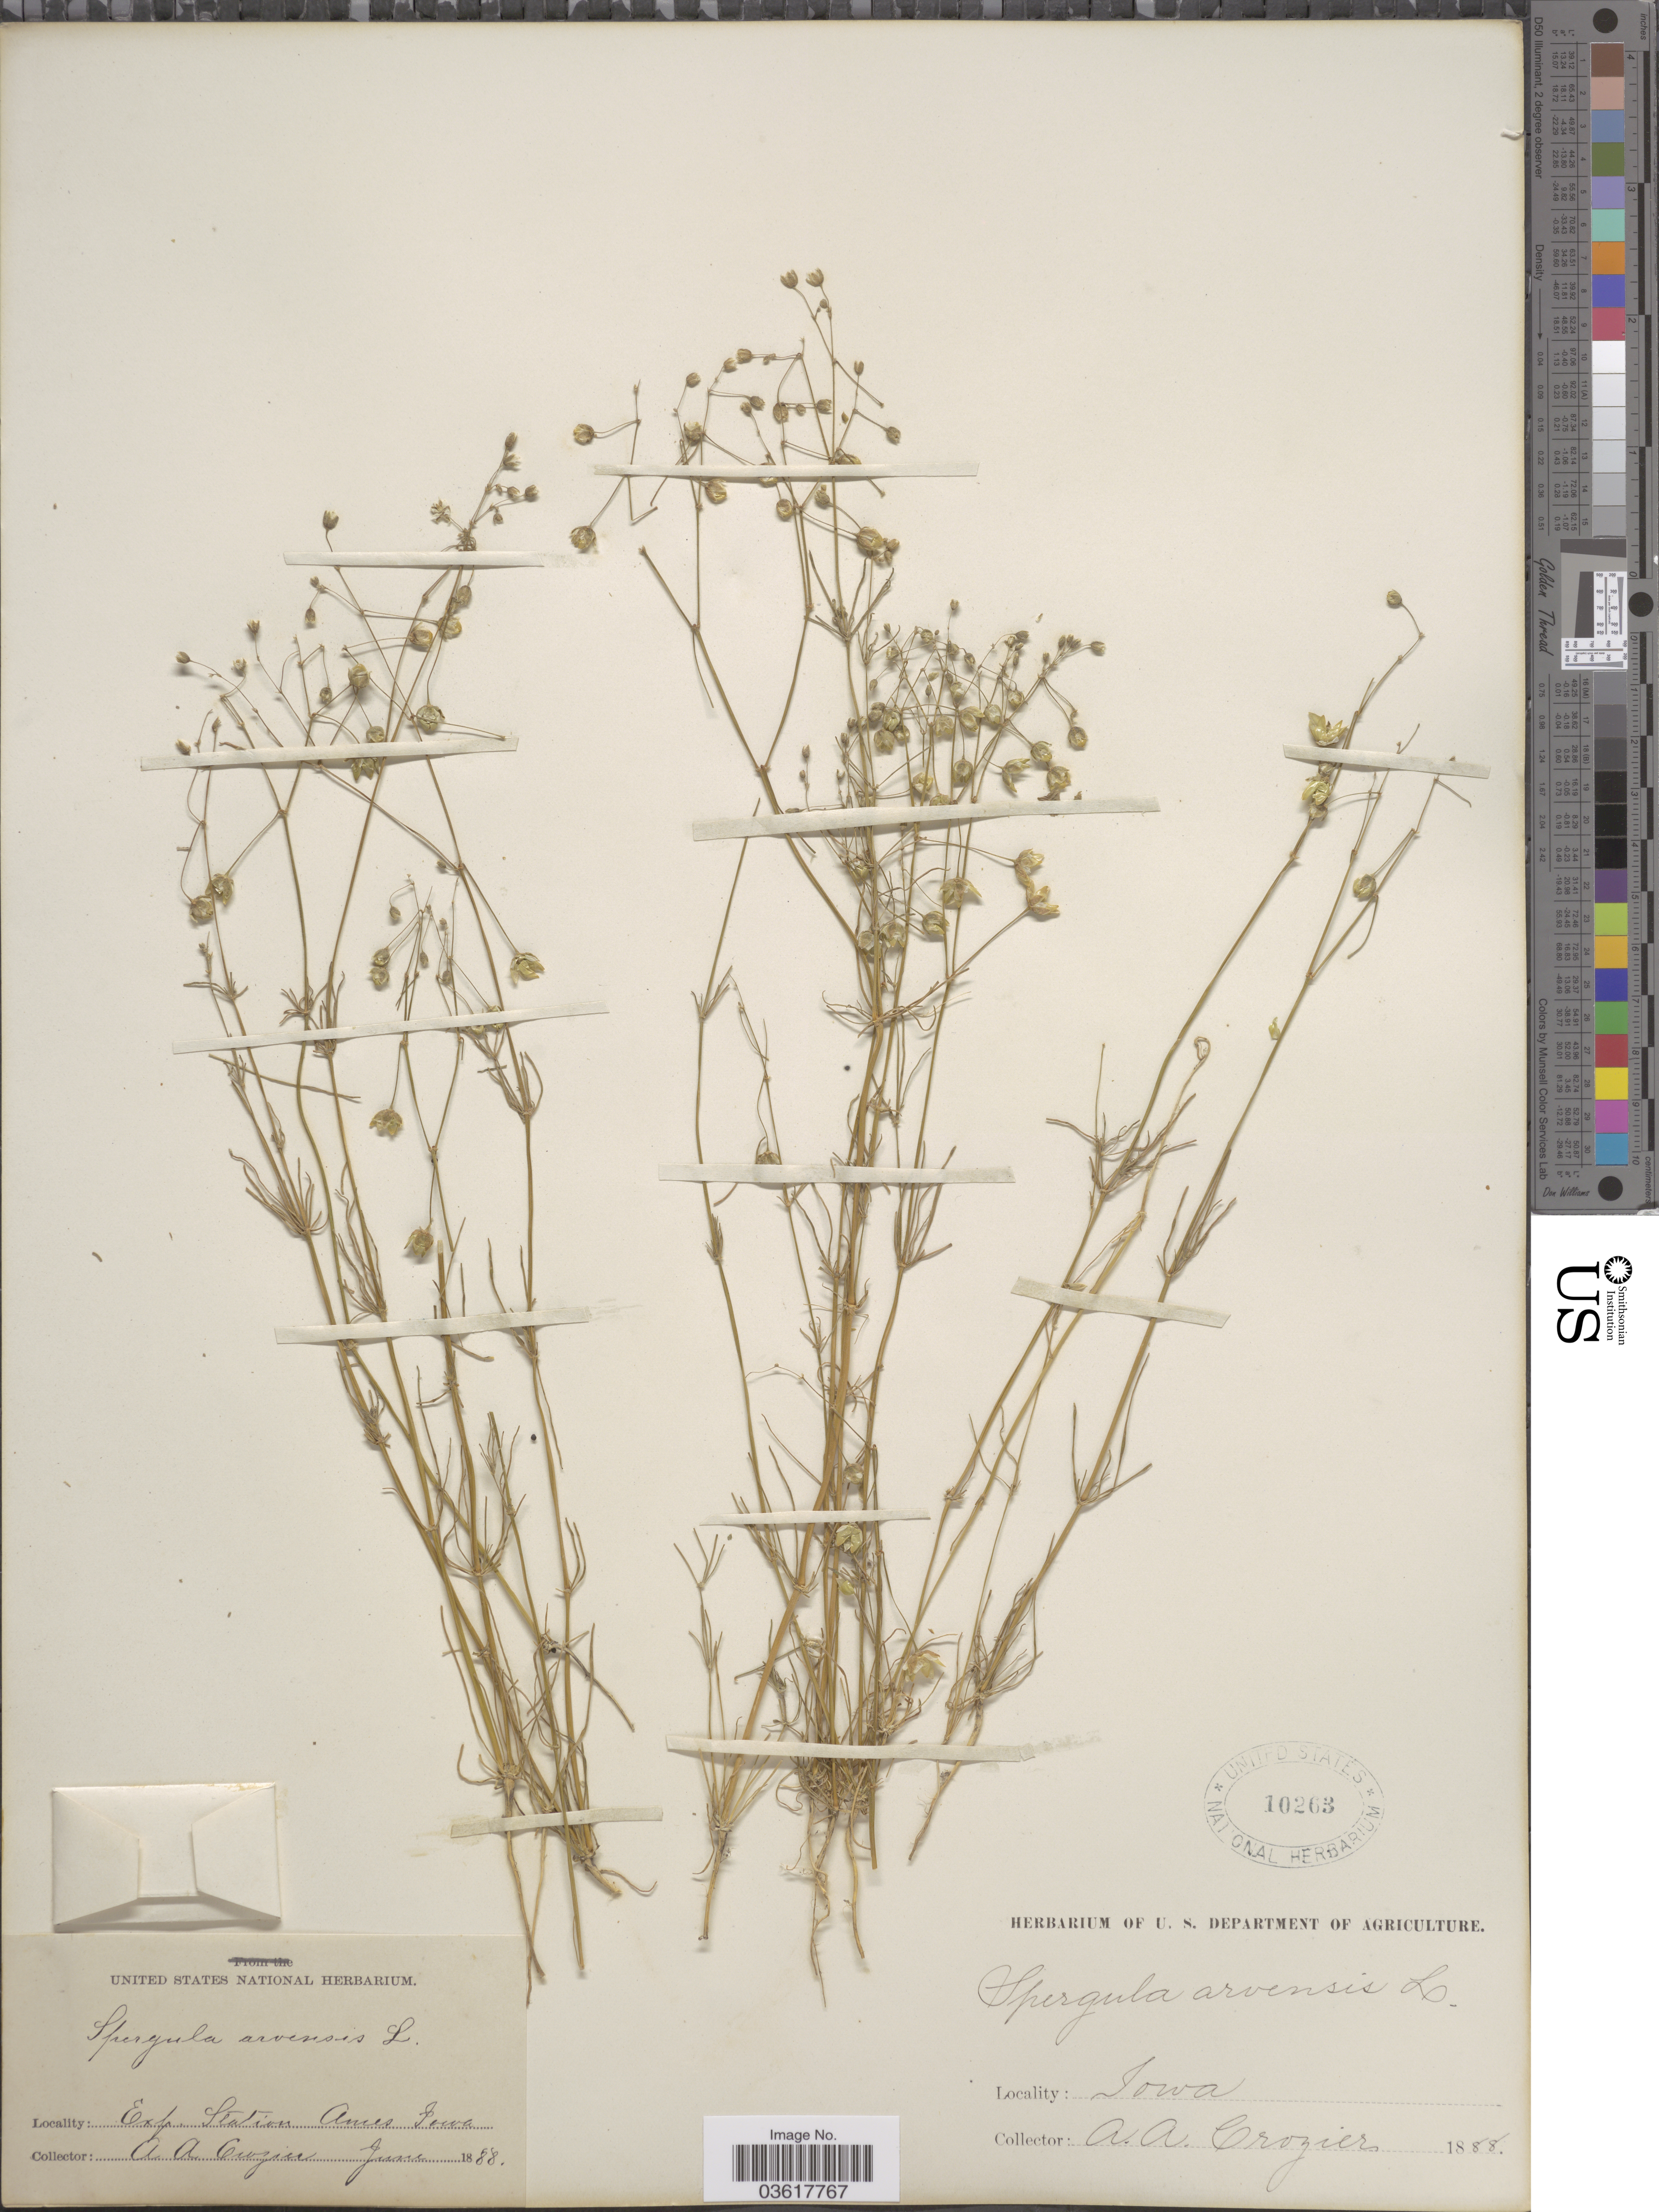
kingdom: Plantae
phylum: Tracheophyta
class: Magnoliopsida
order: Caryophyllales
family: Caryophyllaceae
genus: Spergula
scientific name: Spergula arvensis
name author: L.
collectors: A. Crozier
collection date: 1888-06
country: United States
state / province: Iowa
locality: Exp. Station Ames.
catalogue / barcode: US 10263